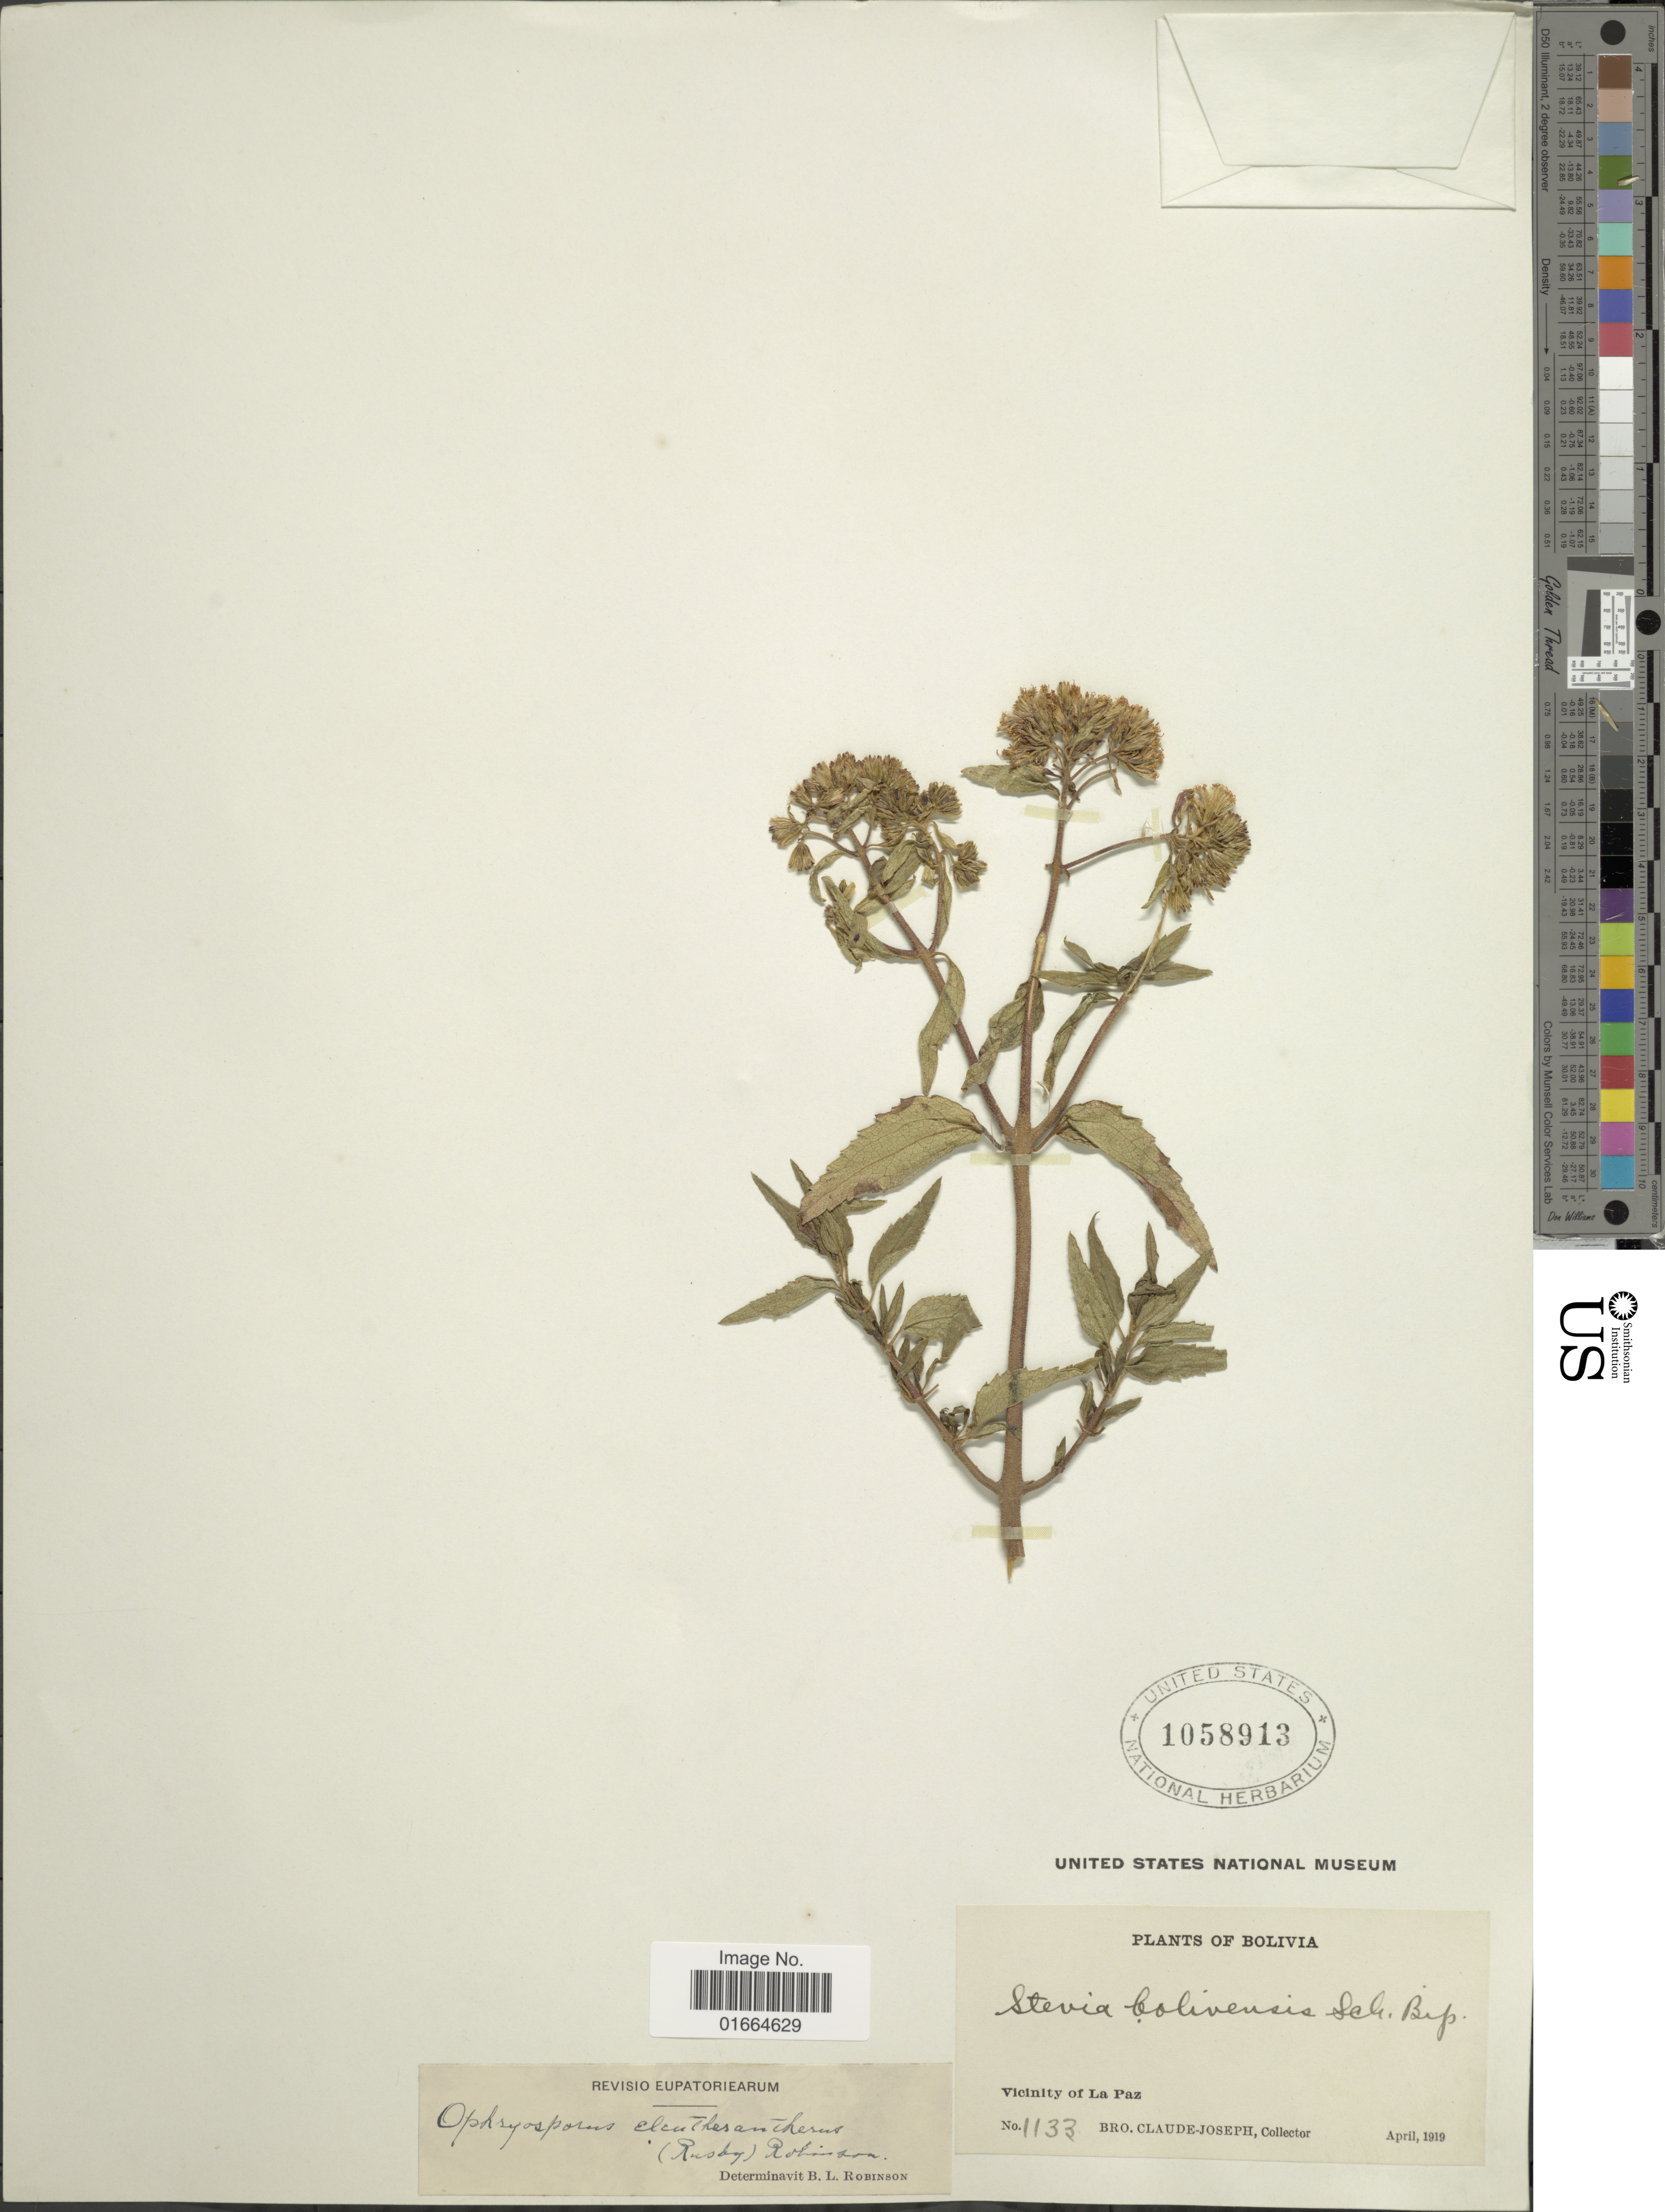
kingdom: Plantae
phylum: Tracheophyta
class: Magnoliopsida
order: Asterales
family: Asteraceae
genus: Ophryosporus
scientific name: Ophryosporus eleutherantherus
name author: (Rusby) B.L. Rob.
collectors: Bro. Claude-Joseph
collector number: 1133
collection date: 1919-04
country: Bolivia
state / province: La Paz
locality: Vicinity of La Paz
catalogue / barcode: US 1058913